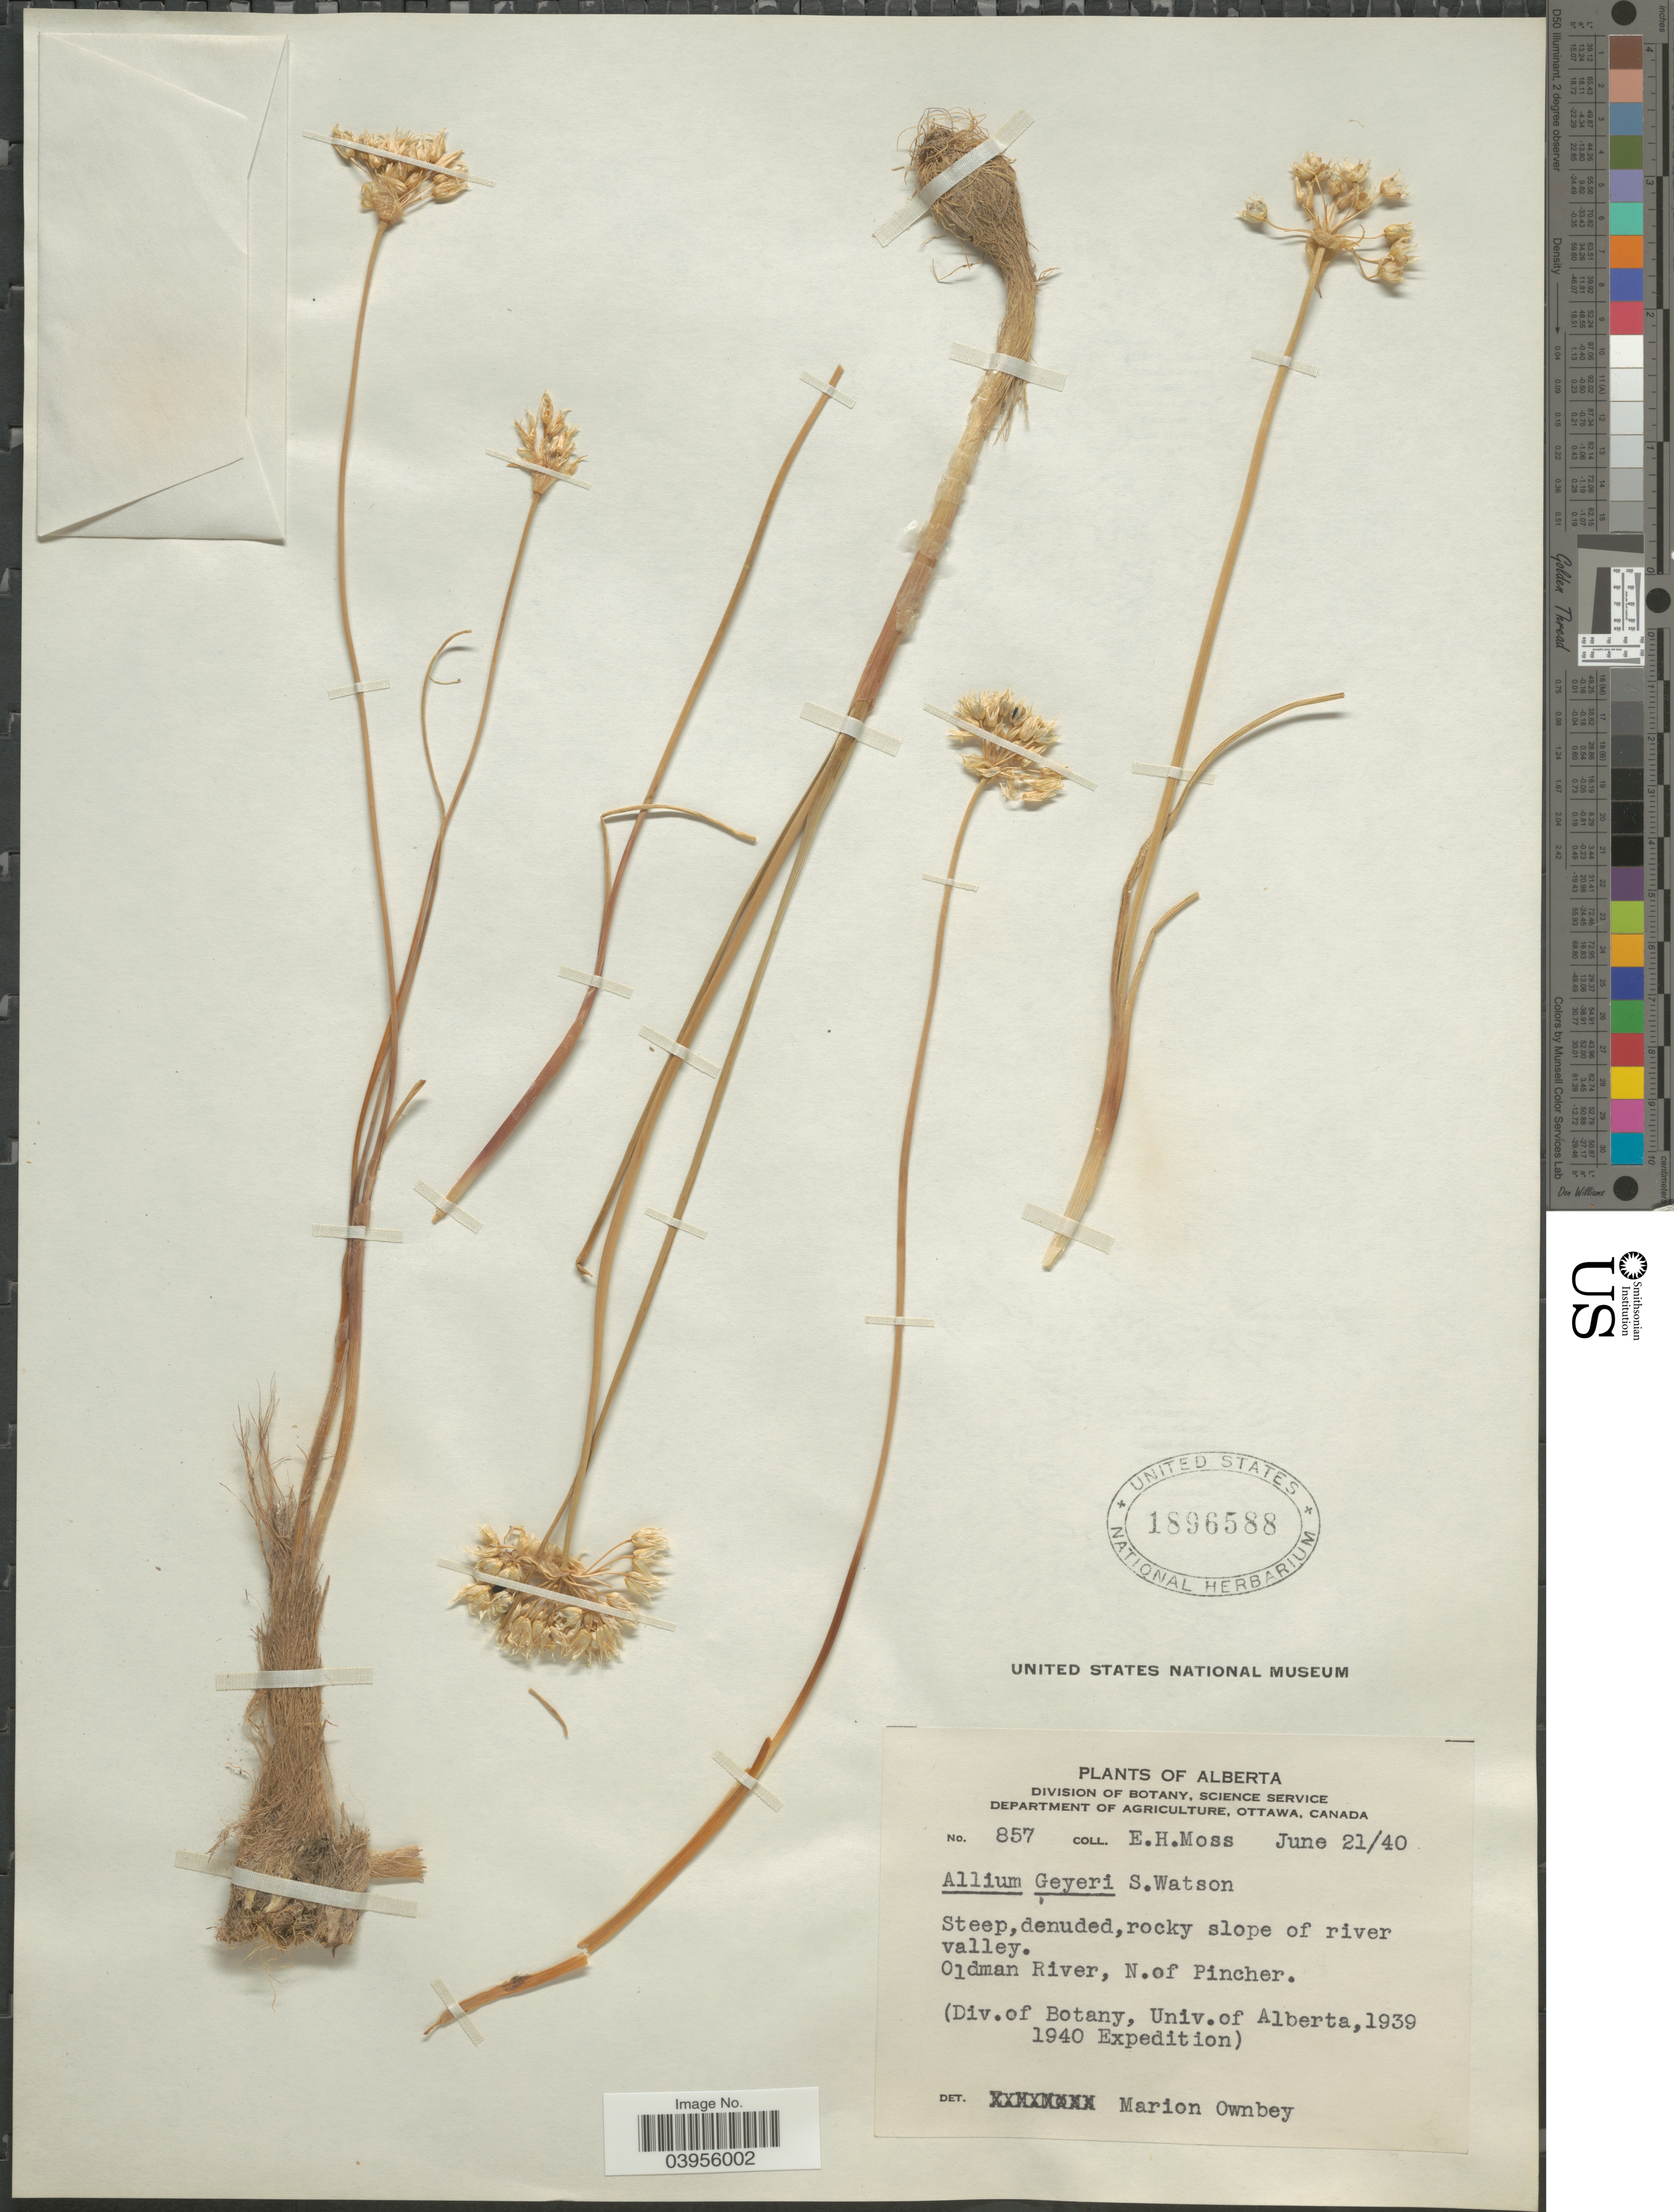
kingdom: Plantae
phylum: Tracheophyta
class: Liliopsida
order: Asparagales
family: Amaryllidaceae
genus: Allium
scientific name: Allium geyeri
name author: S. Watson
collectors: E. Moss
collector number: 857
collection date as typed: Transcribed d/m/y: 21/6/40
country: Canada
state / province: Alberta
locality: Oldman River, N. of Pincher.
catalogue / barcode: US 1896588